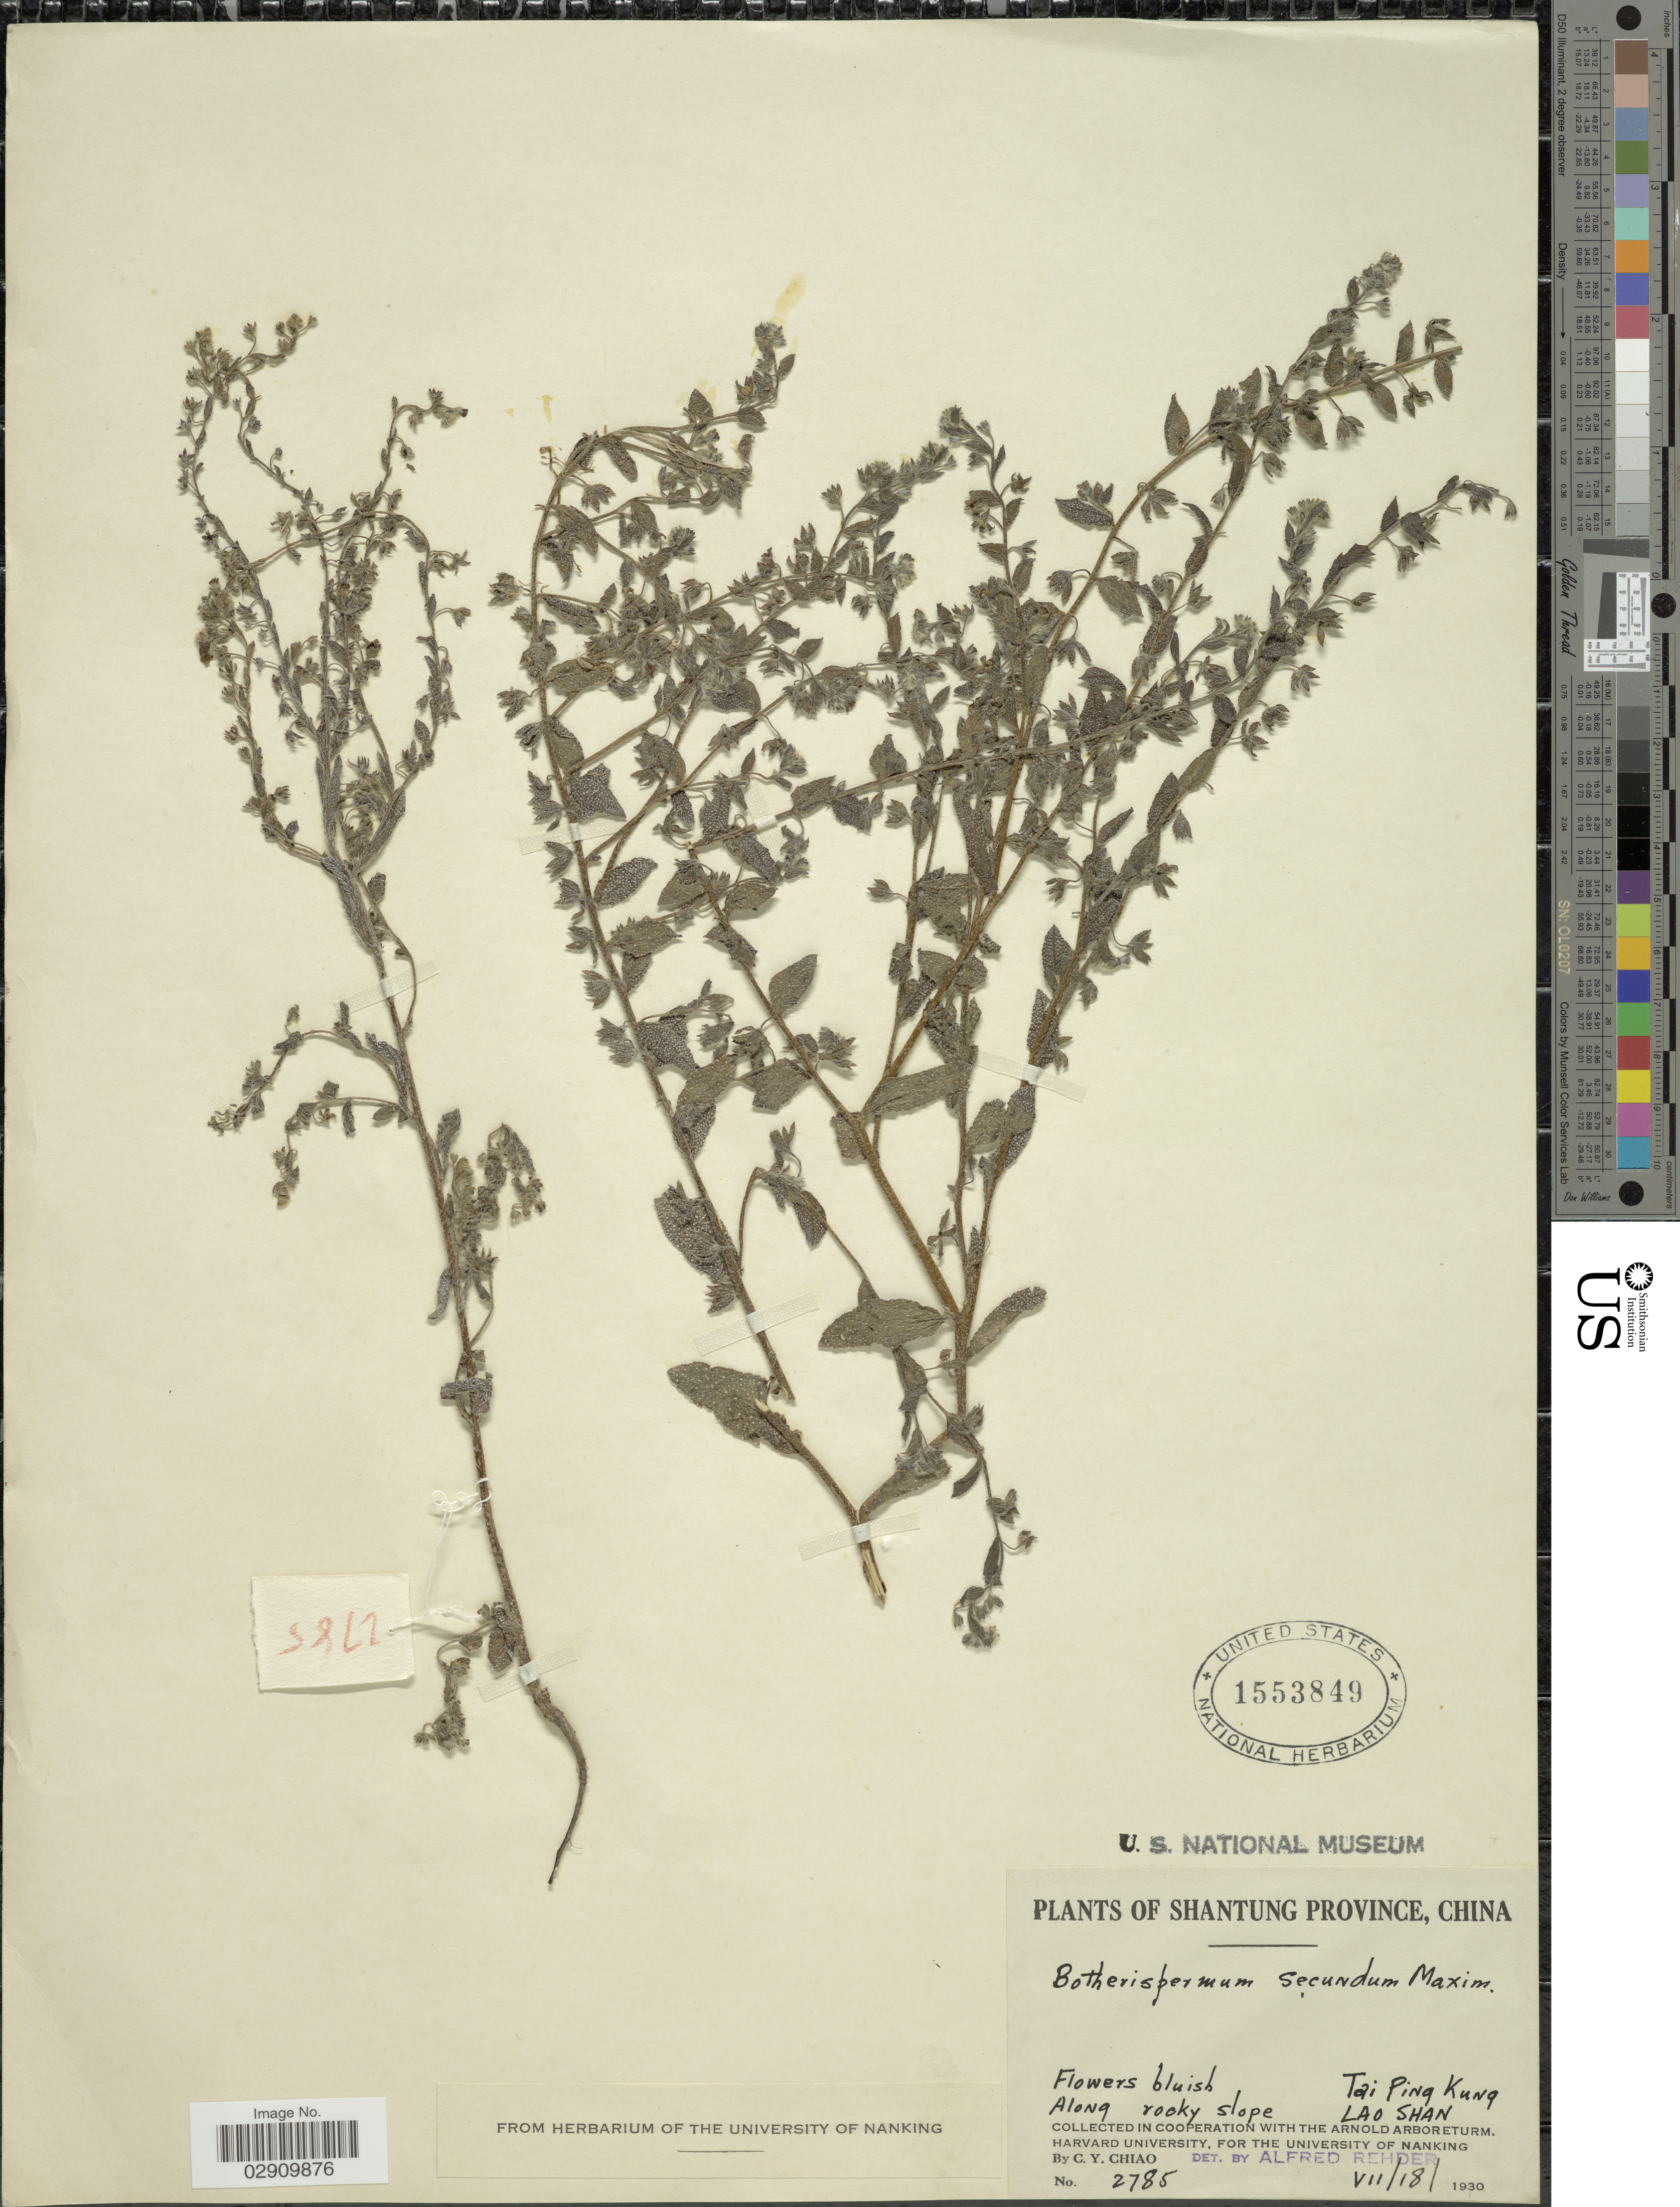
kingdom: Plantae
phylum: Tracheophyta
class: Magnoliopsida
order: Boraginales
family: Boraginaceae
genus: Bothriospermum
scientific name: Bothriospermum secundum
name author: Maxim.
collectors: C. Y. Chiao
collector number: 2785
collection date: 1930-07-18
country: China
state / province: Shandong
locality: Shantung Province, Along rocky slope, Tai Ping Kung, Lao Shan.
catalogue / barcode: US 1553849